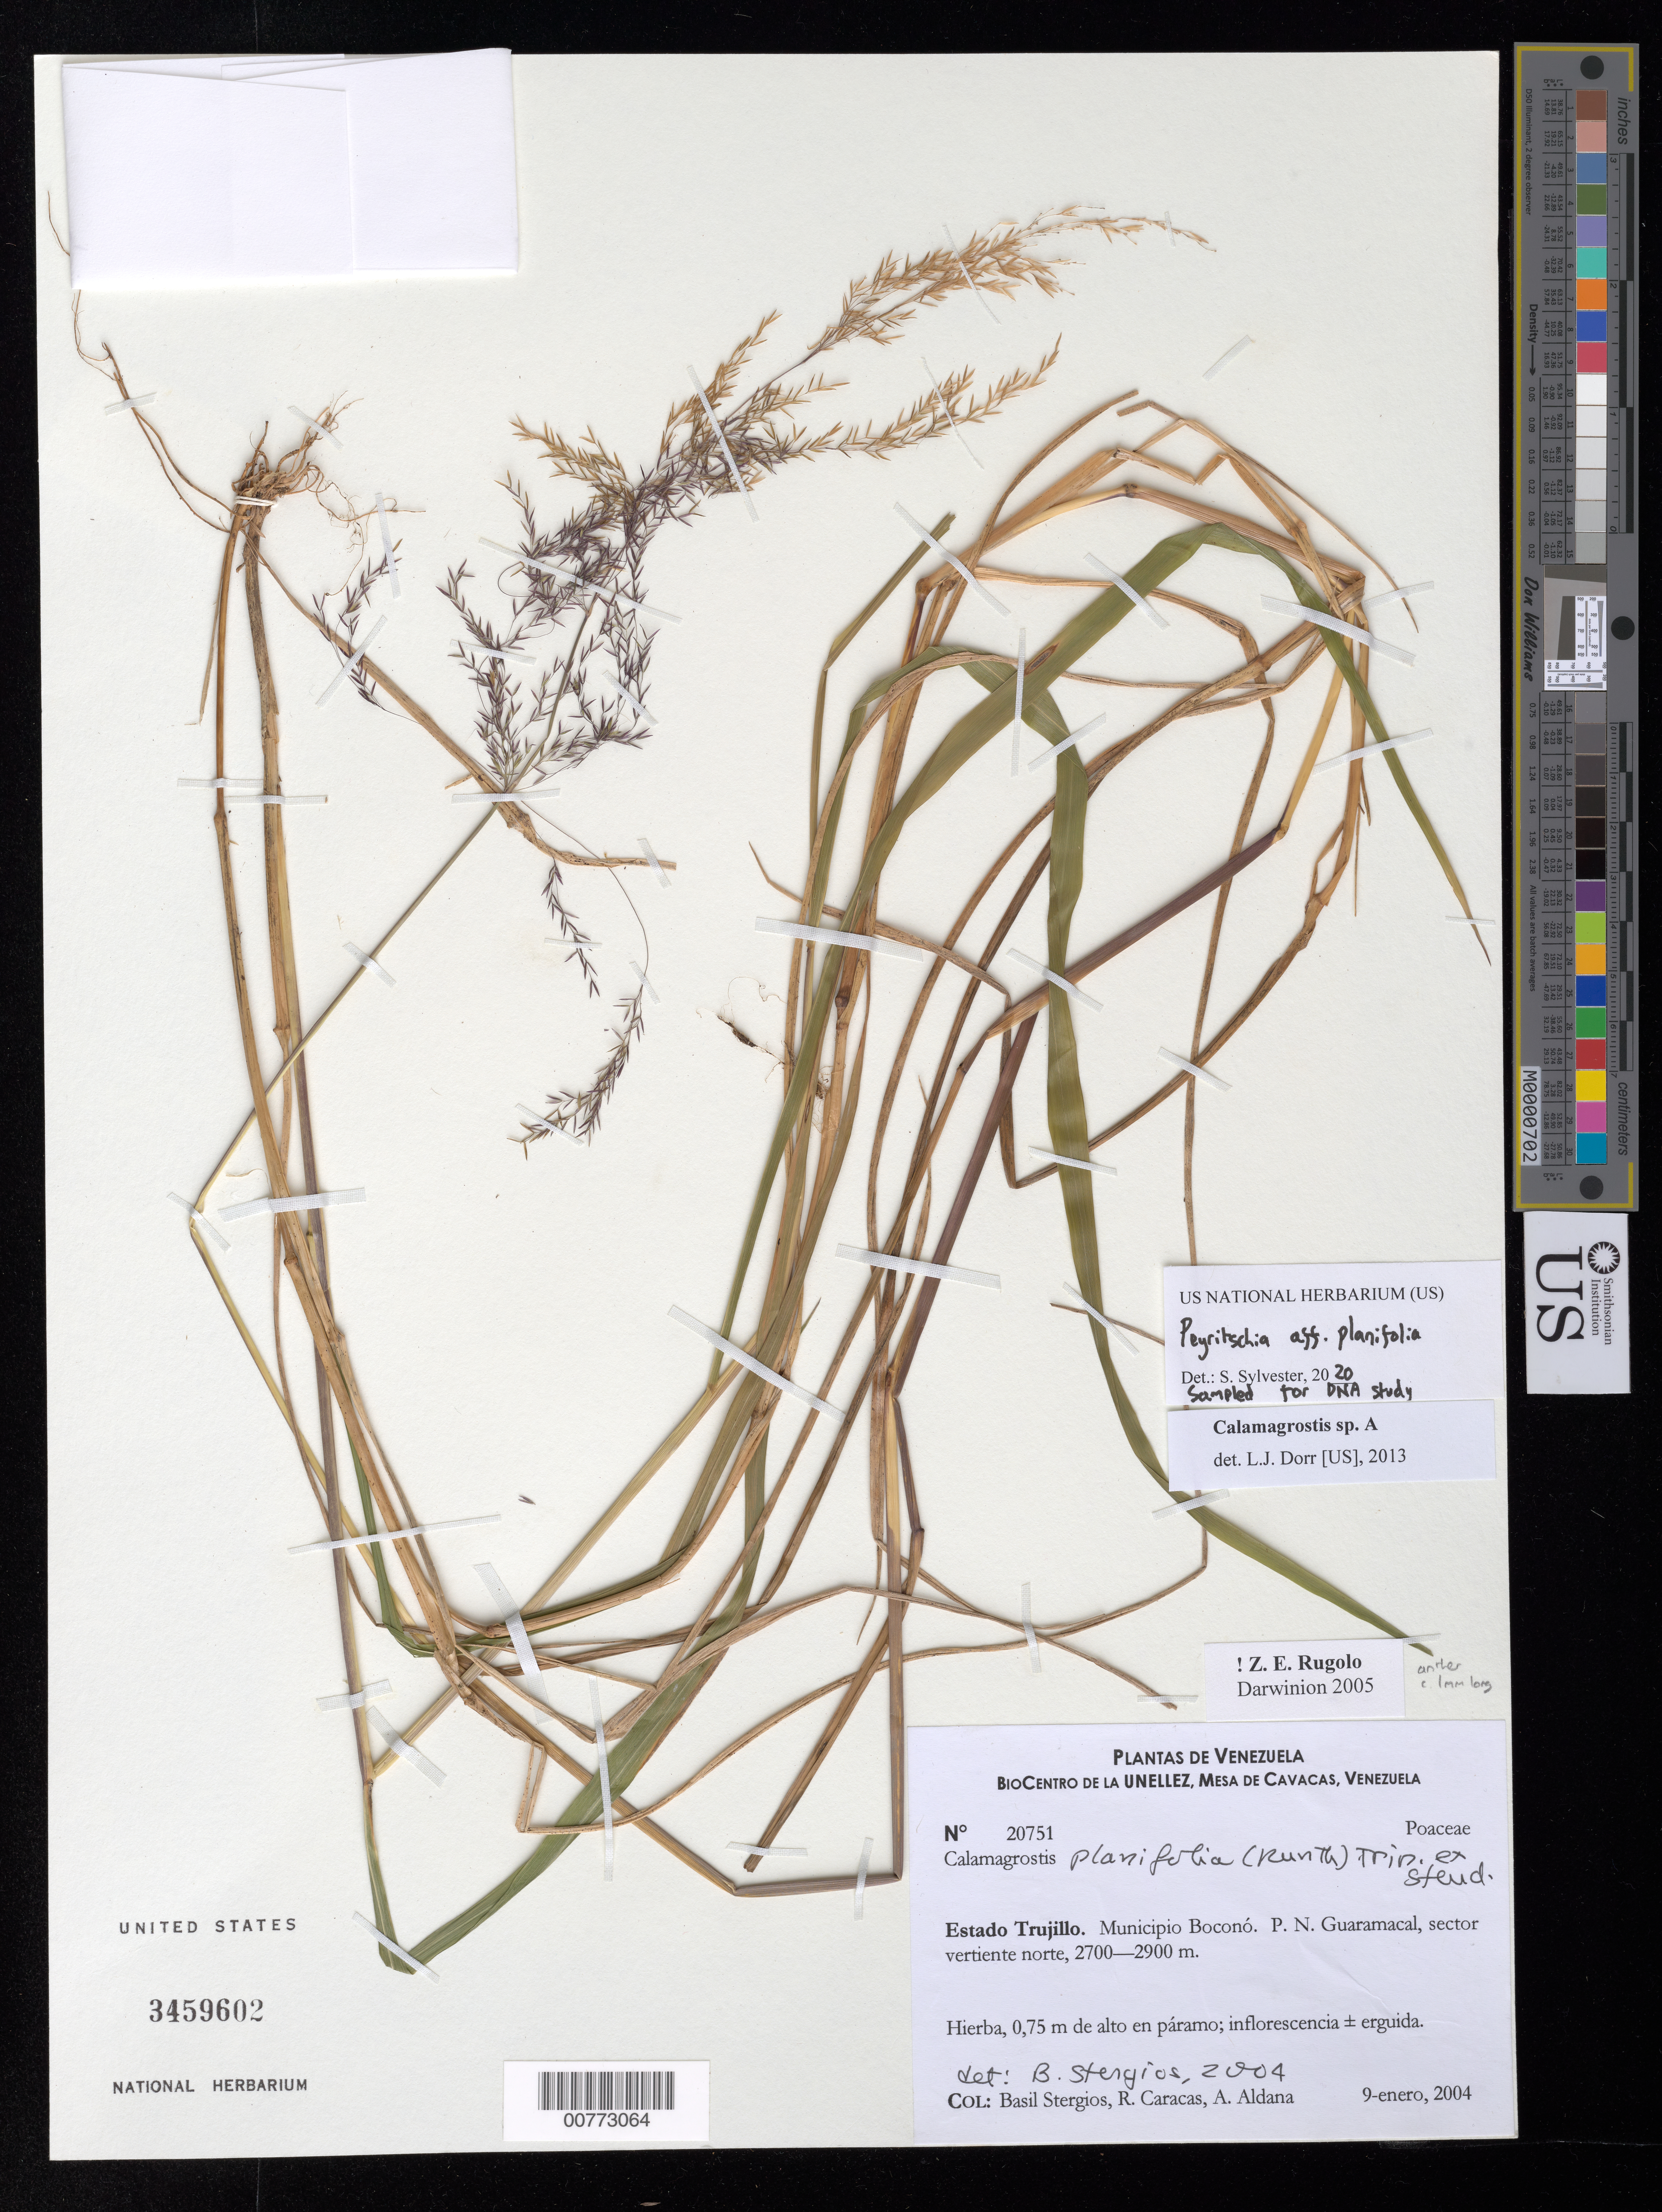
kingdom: Plantae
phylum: Tracheophyta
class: Liliopsida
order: Poales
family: Poaceae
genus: Calamagrostis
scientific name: Calamagrostis sp. a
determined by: Dorr, L. J., (BOT), Smithsonian Institution - National Museum of Natural History (UNITED STATES)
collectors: B. G. Stergios, R. Caracas & A. Aldana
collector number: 20751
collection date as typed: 09 Jan 2004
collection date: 2004-01-09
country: Venezuela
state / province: Trujillo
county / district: Boconó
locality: Parque Nacional Guaramacal, vertiente N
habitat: Páramo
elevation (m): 2700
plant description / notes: PORT, US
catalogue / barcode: US 3459602